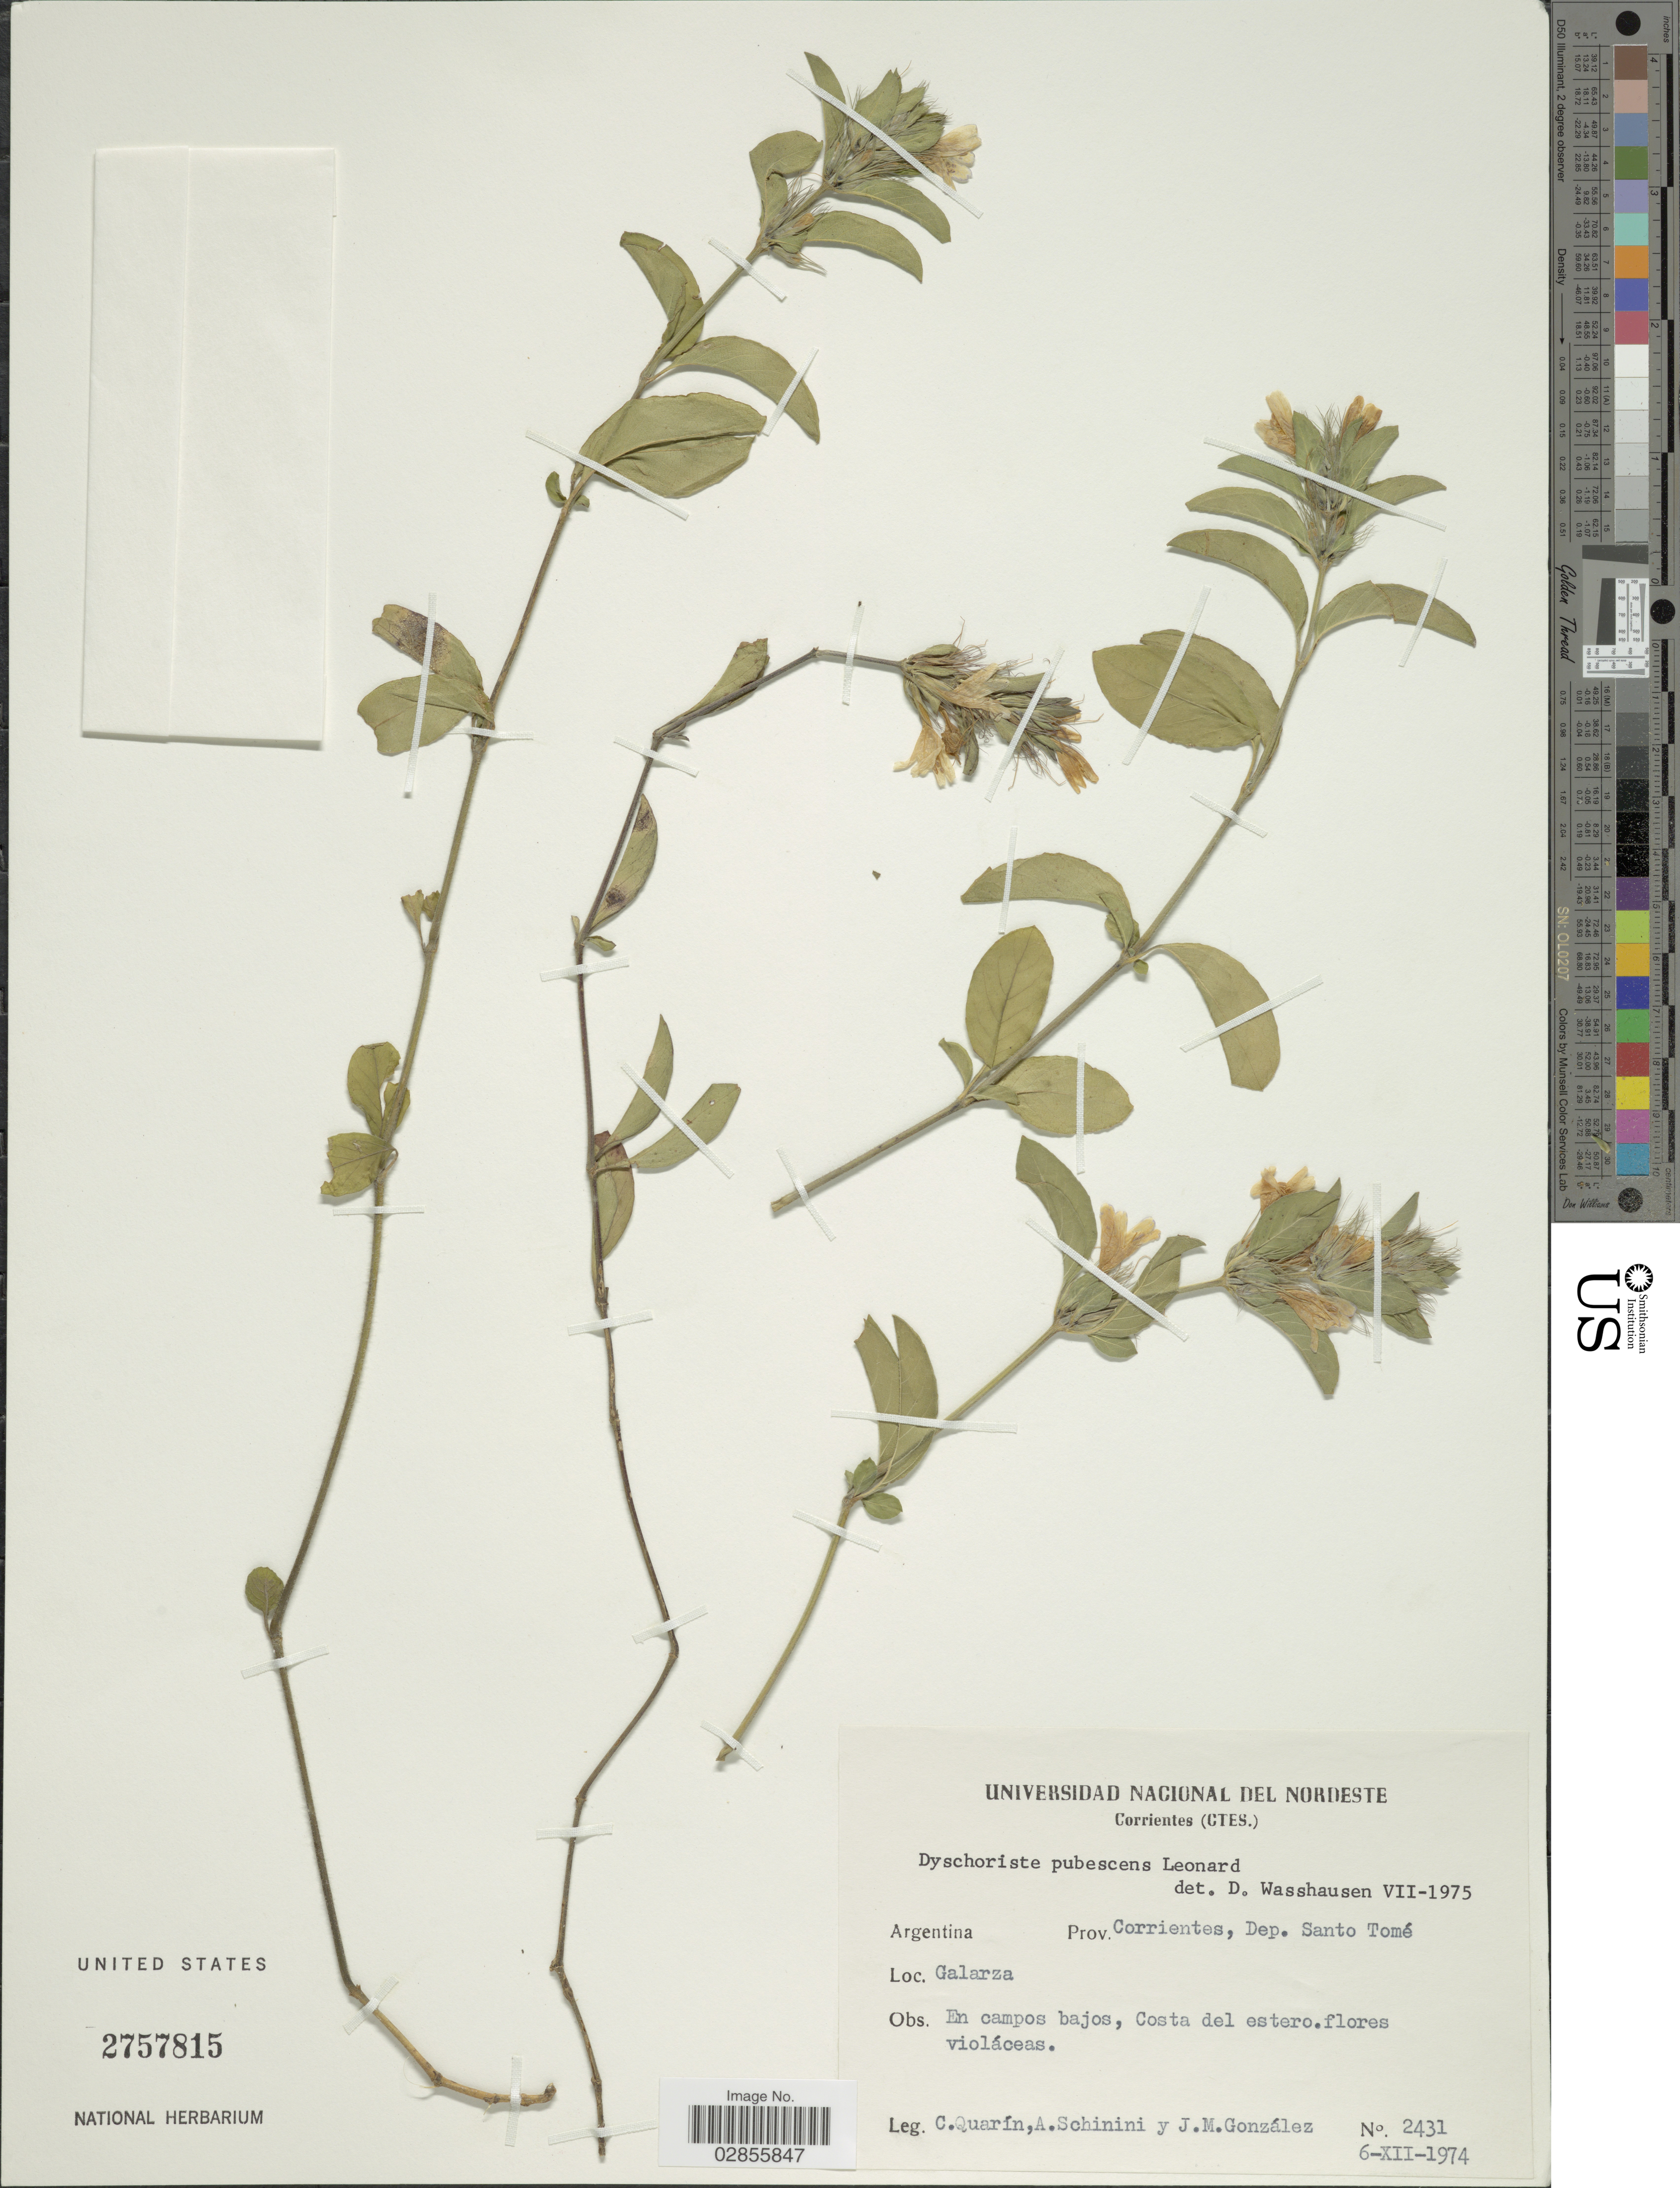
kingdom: Plantae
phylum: Tracheophyta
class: Magnoliopsida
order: Lamiales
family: Acanthaceae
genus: Dyschoriste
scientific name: Dyschoriste sp.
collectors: C. Quarín, A. Schinini & J. M. Gonzalez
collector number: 2431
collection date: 1974-12-06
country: Argentina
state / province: Corrientes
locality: Prov. Corrientes, Dep. Santo Tomé. Galarza.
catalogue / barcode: US 2757815